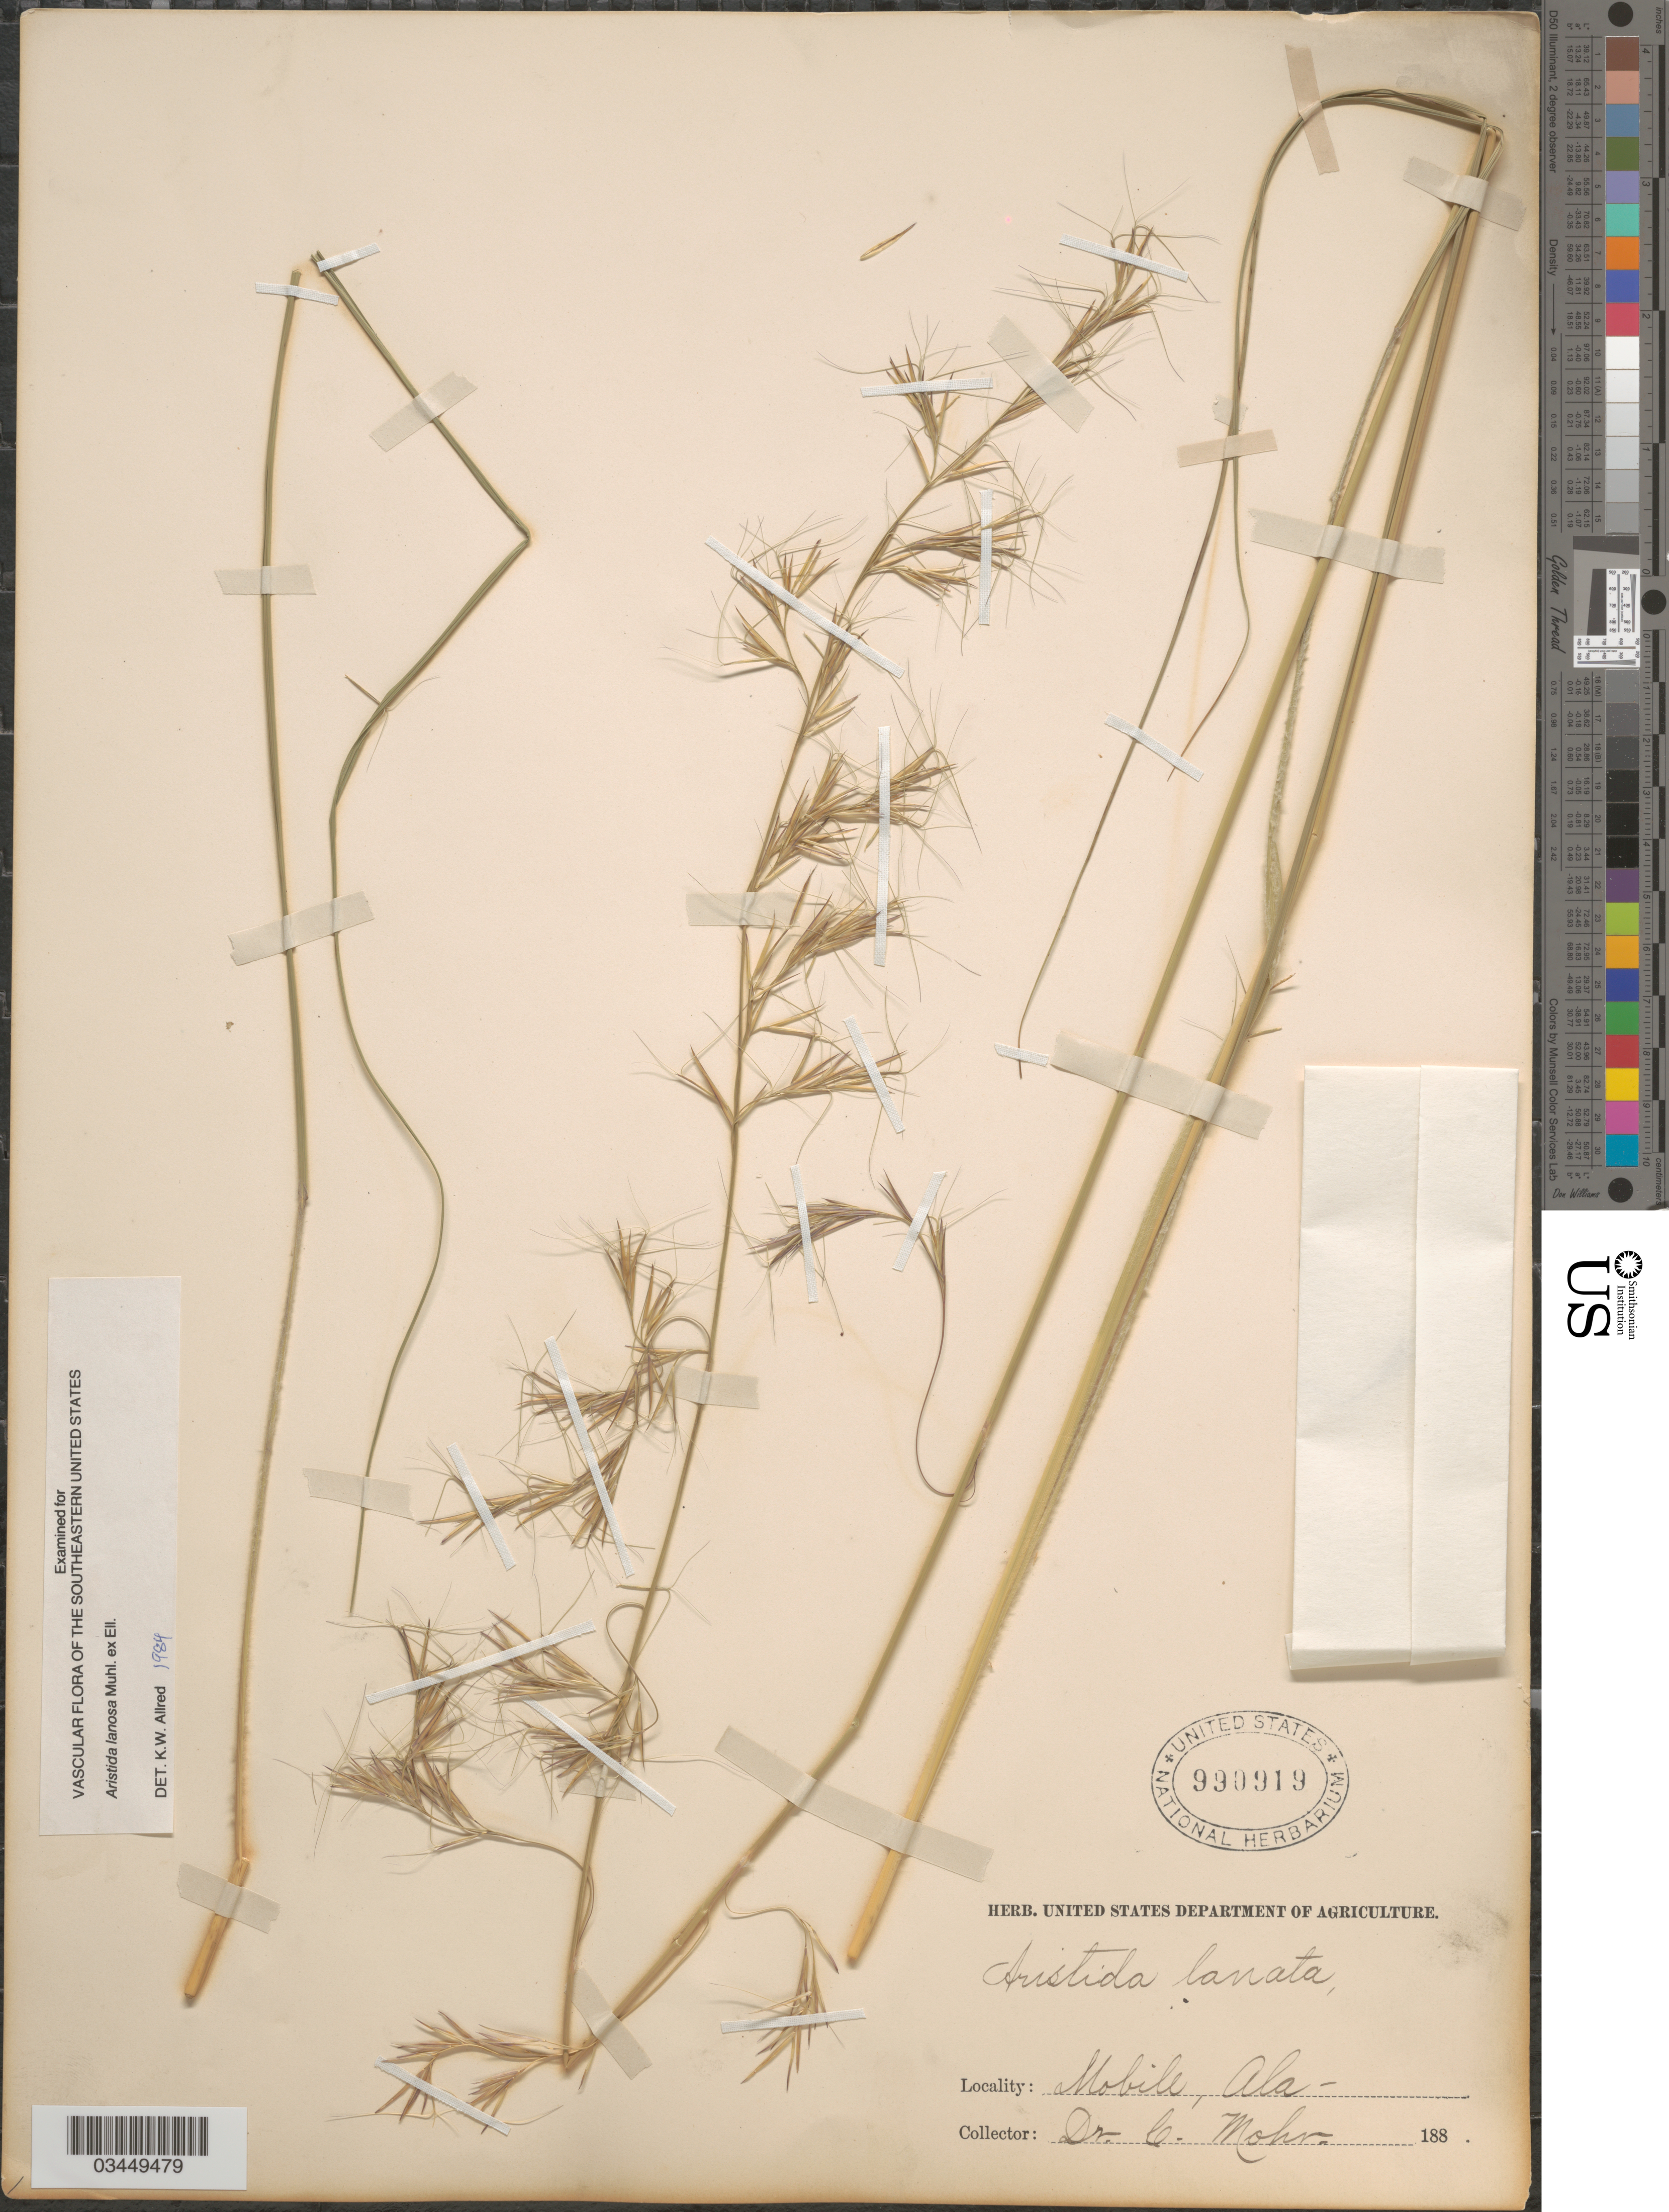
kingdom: Plantae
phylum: Tracheophyta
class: Liliopsida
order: Poales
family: Poaceae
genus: Aristida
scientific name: Aristida lanosa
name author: Muhl.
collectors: C. T. Mohr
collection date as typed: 188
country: United States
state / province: Alabama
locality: Mobile.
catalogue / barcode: US 990919